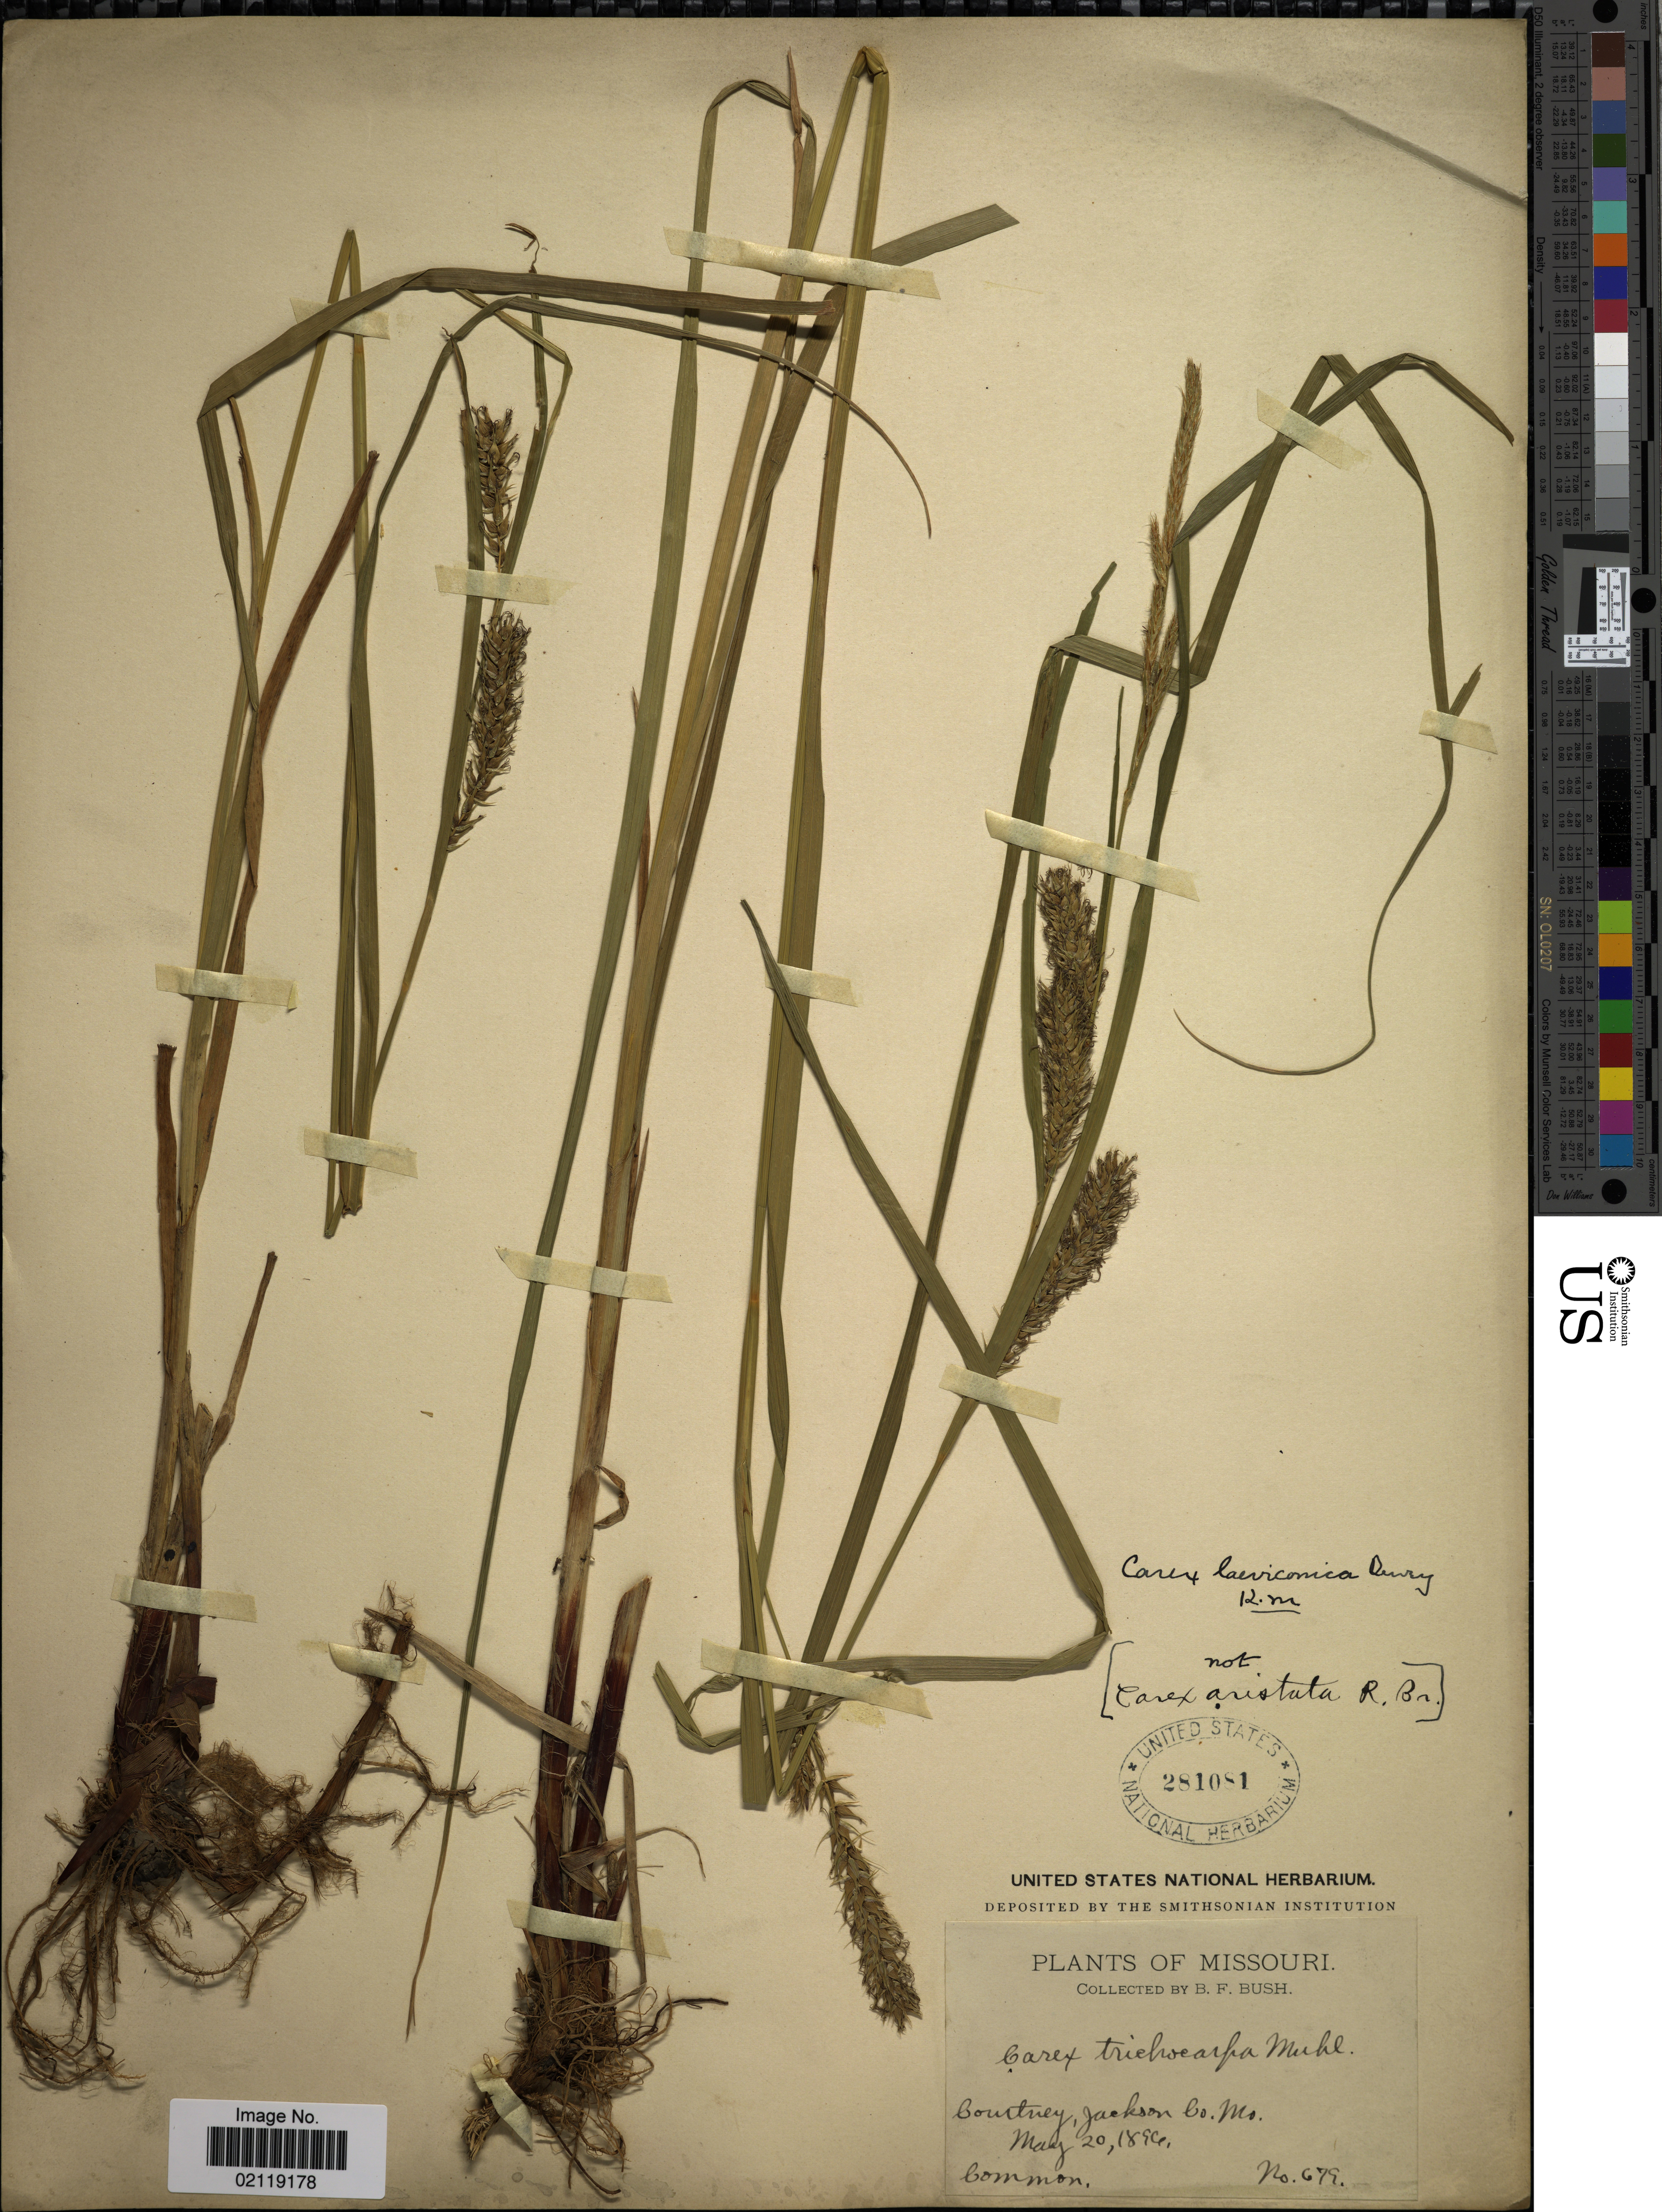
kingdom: Plantae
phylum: Tracheophyta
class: Liliopsida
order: Poales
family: Cyperaceae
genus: Carex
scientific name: Carex laeviconica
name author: Dewey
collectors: B. F. Bush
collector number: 679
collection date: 1894-05-20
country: United States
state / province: Missouri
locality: Courtney, Jackson Co. Mo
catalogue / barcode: US 281081